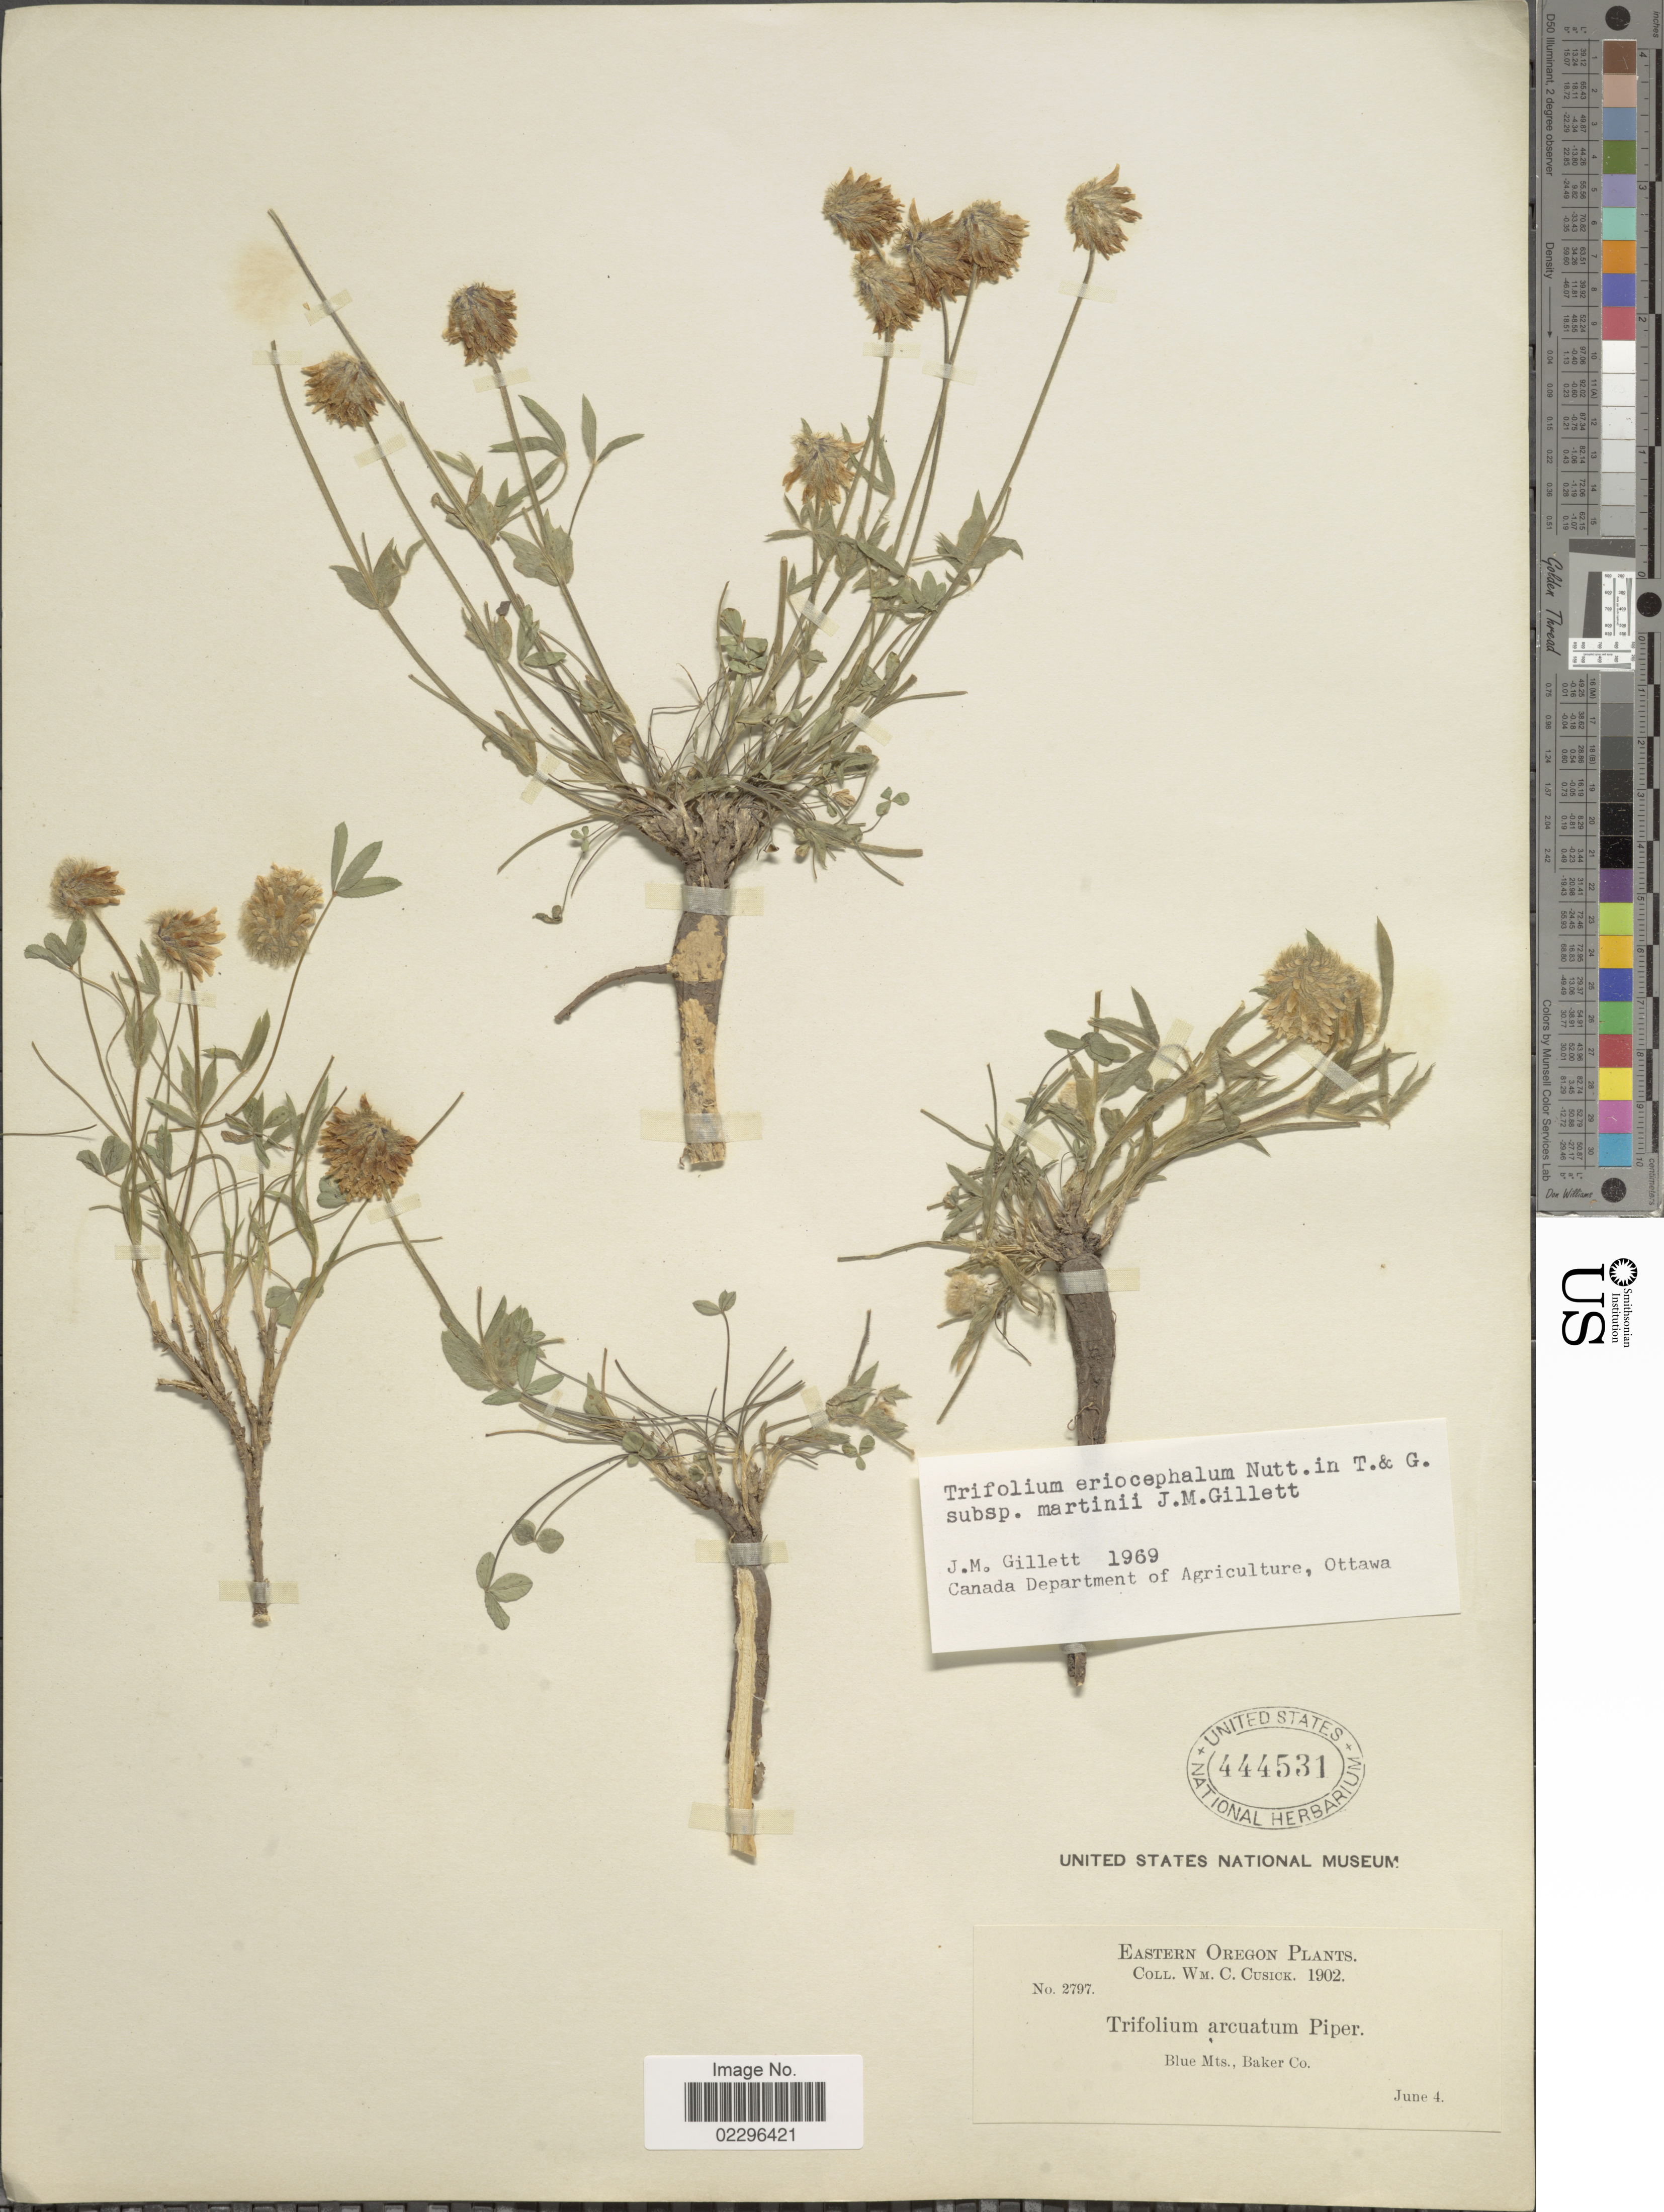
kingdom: Plantae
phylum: Tracheophyta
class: Magnoliopsida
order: Fabales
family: Fabaceae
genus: Trifolium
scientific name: Trifolium eriocephalum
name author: Nutt.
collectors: W. C. Cusick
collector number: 2797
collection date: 1902-06-04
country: United States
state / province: Oregon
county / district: Baker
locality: Eastern Oregon, Blue Mts., Baker Co.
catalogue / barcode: US 444531